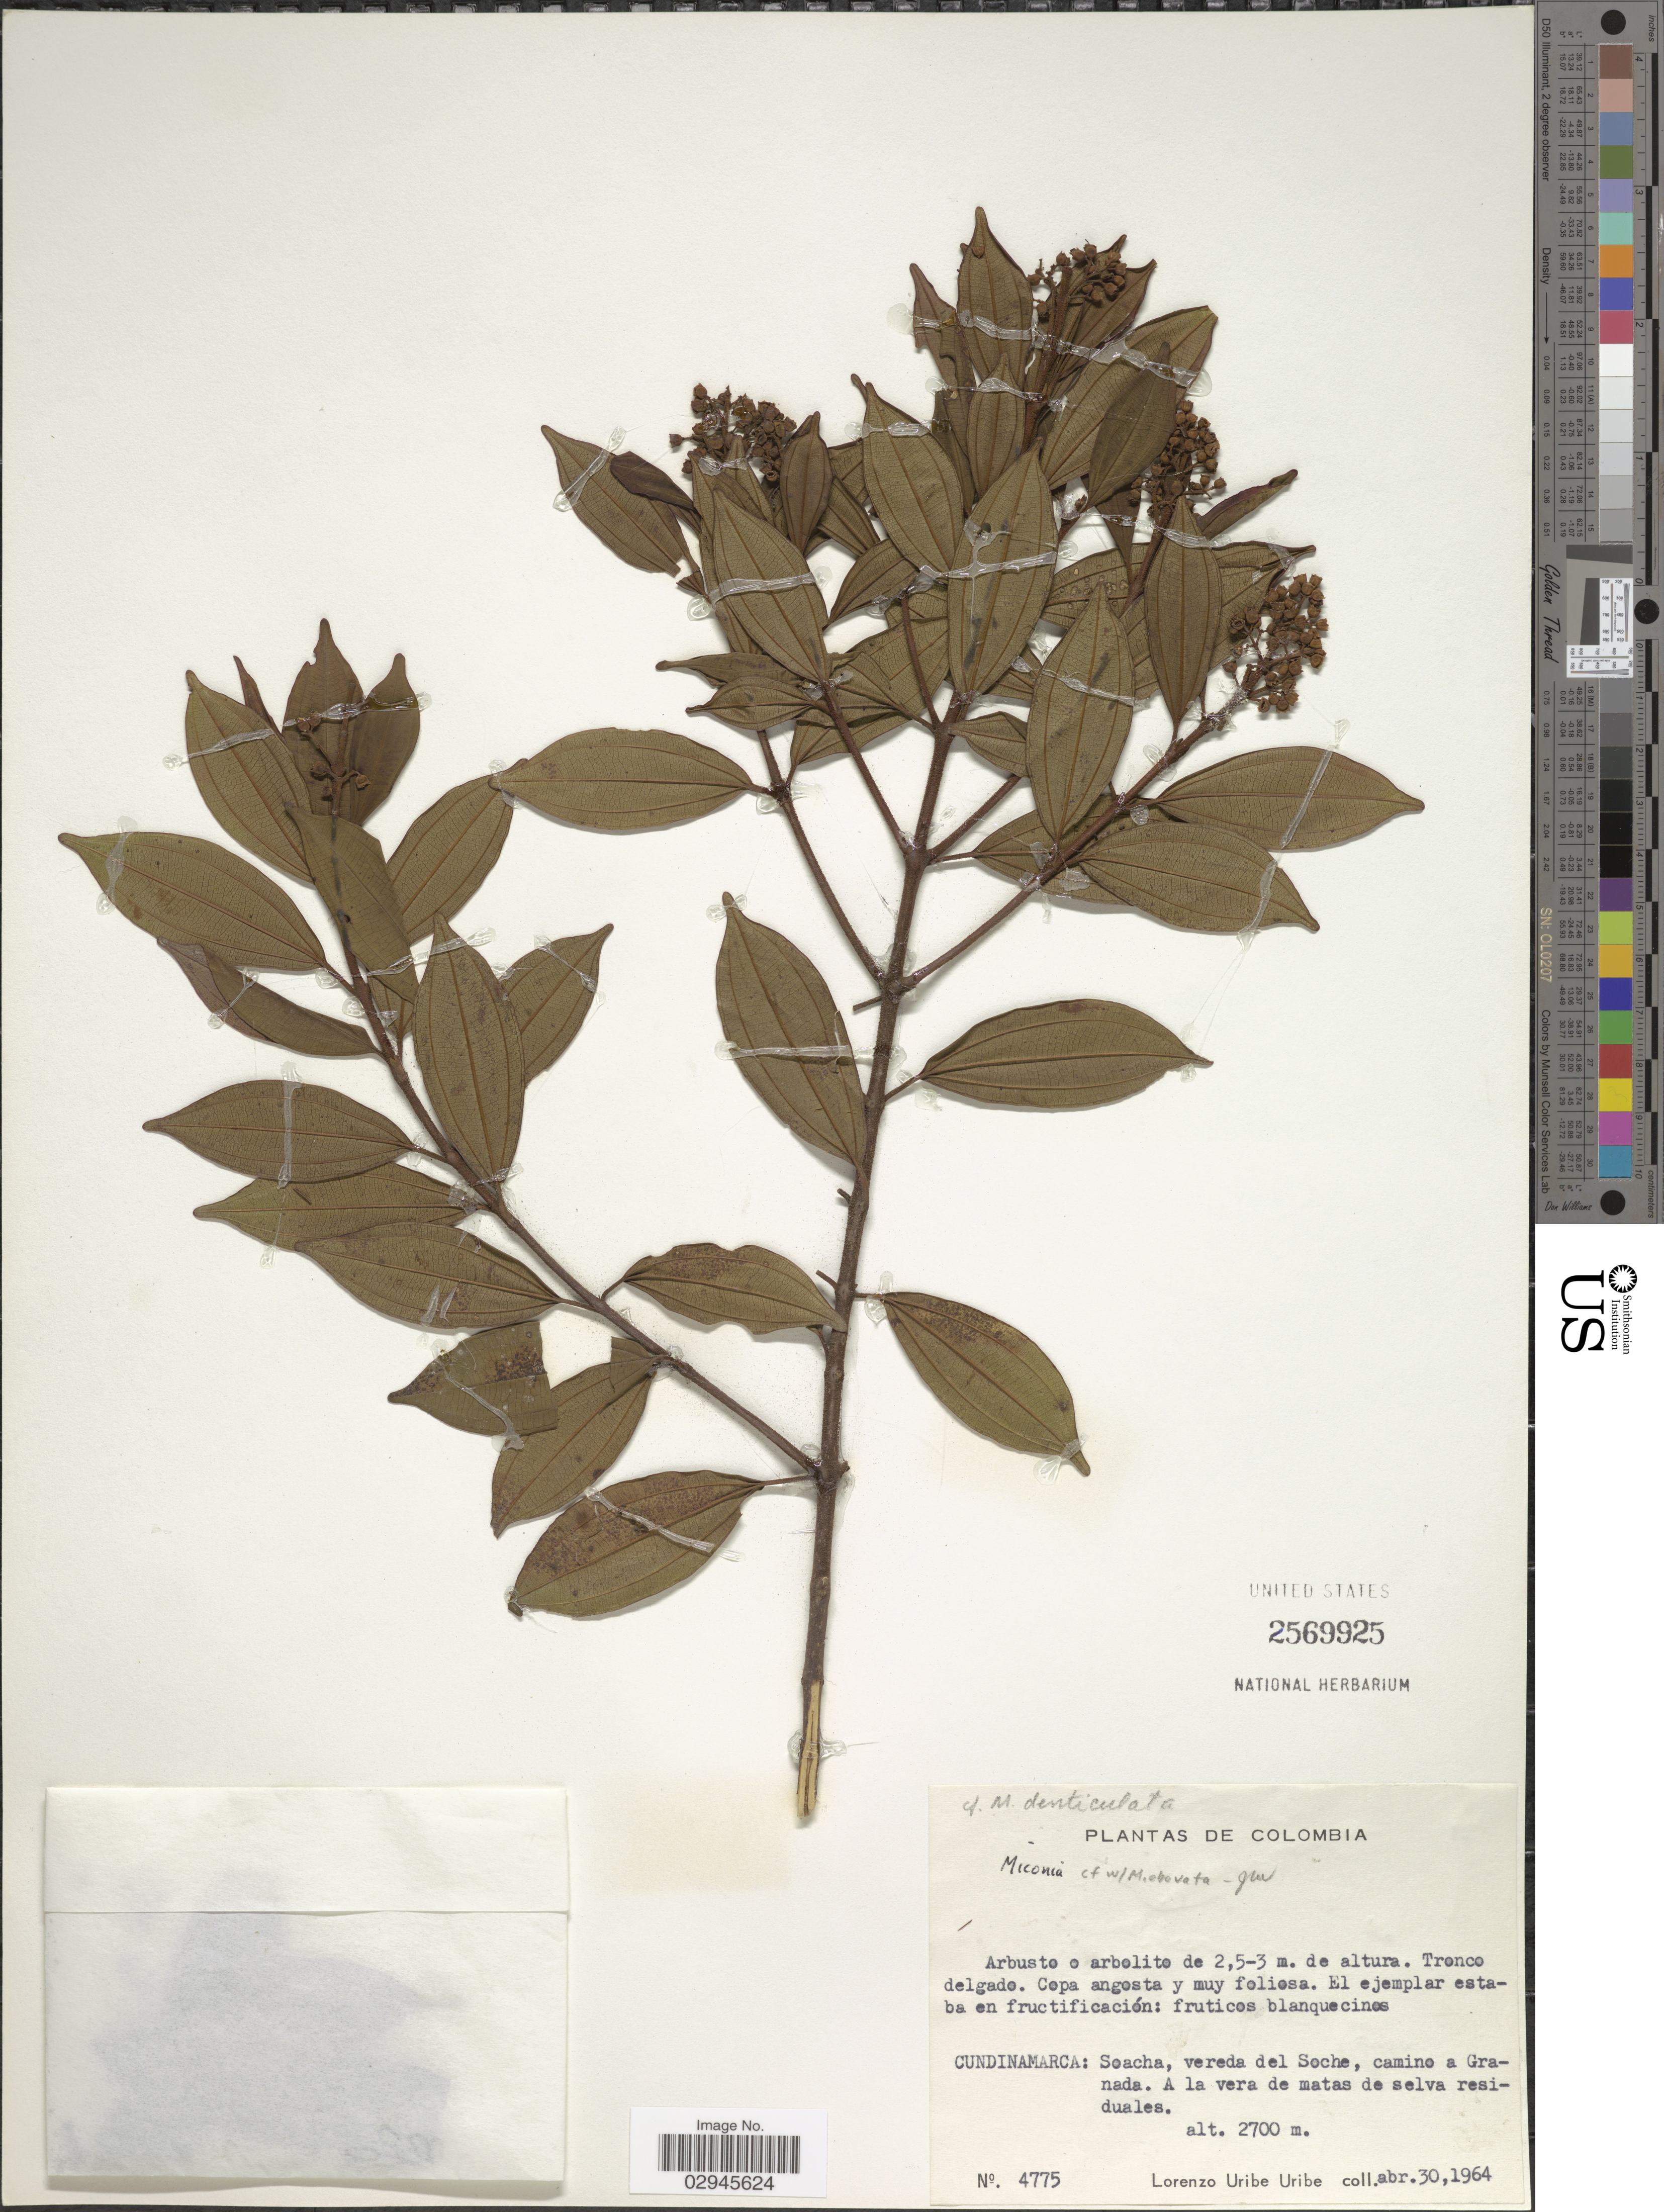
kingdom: Plantae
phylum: Tracheophyta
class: Magnoliopsida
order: Myrtales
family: Melastomataceae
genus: Miconia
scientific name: Miconia sp.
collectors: L. Uribe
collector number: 4775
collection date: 1964-04-30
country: Colombia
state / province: Cundinamarca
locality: Soacha, vereda del Soche, camino a Granada.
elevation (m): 2700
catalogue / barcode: US 2569925